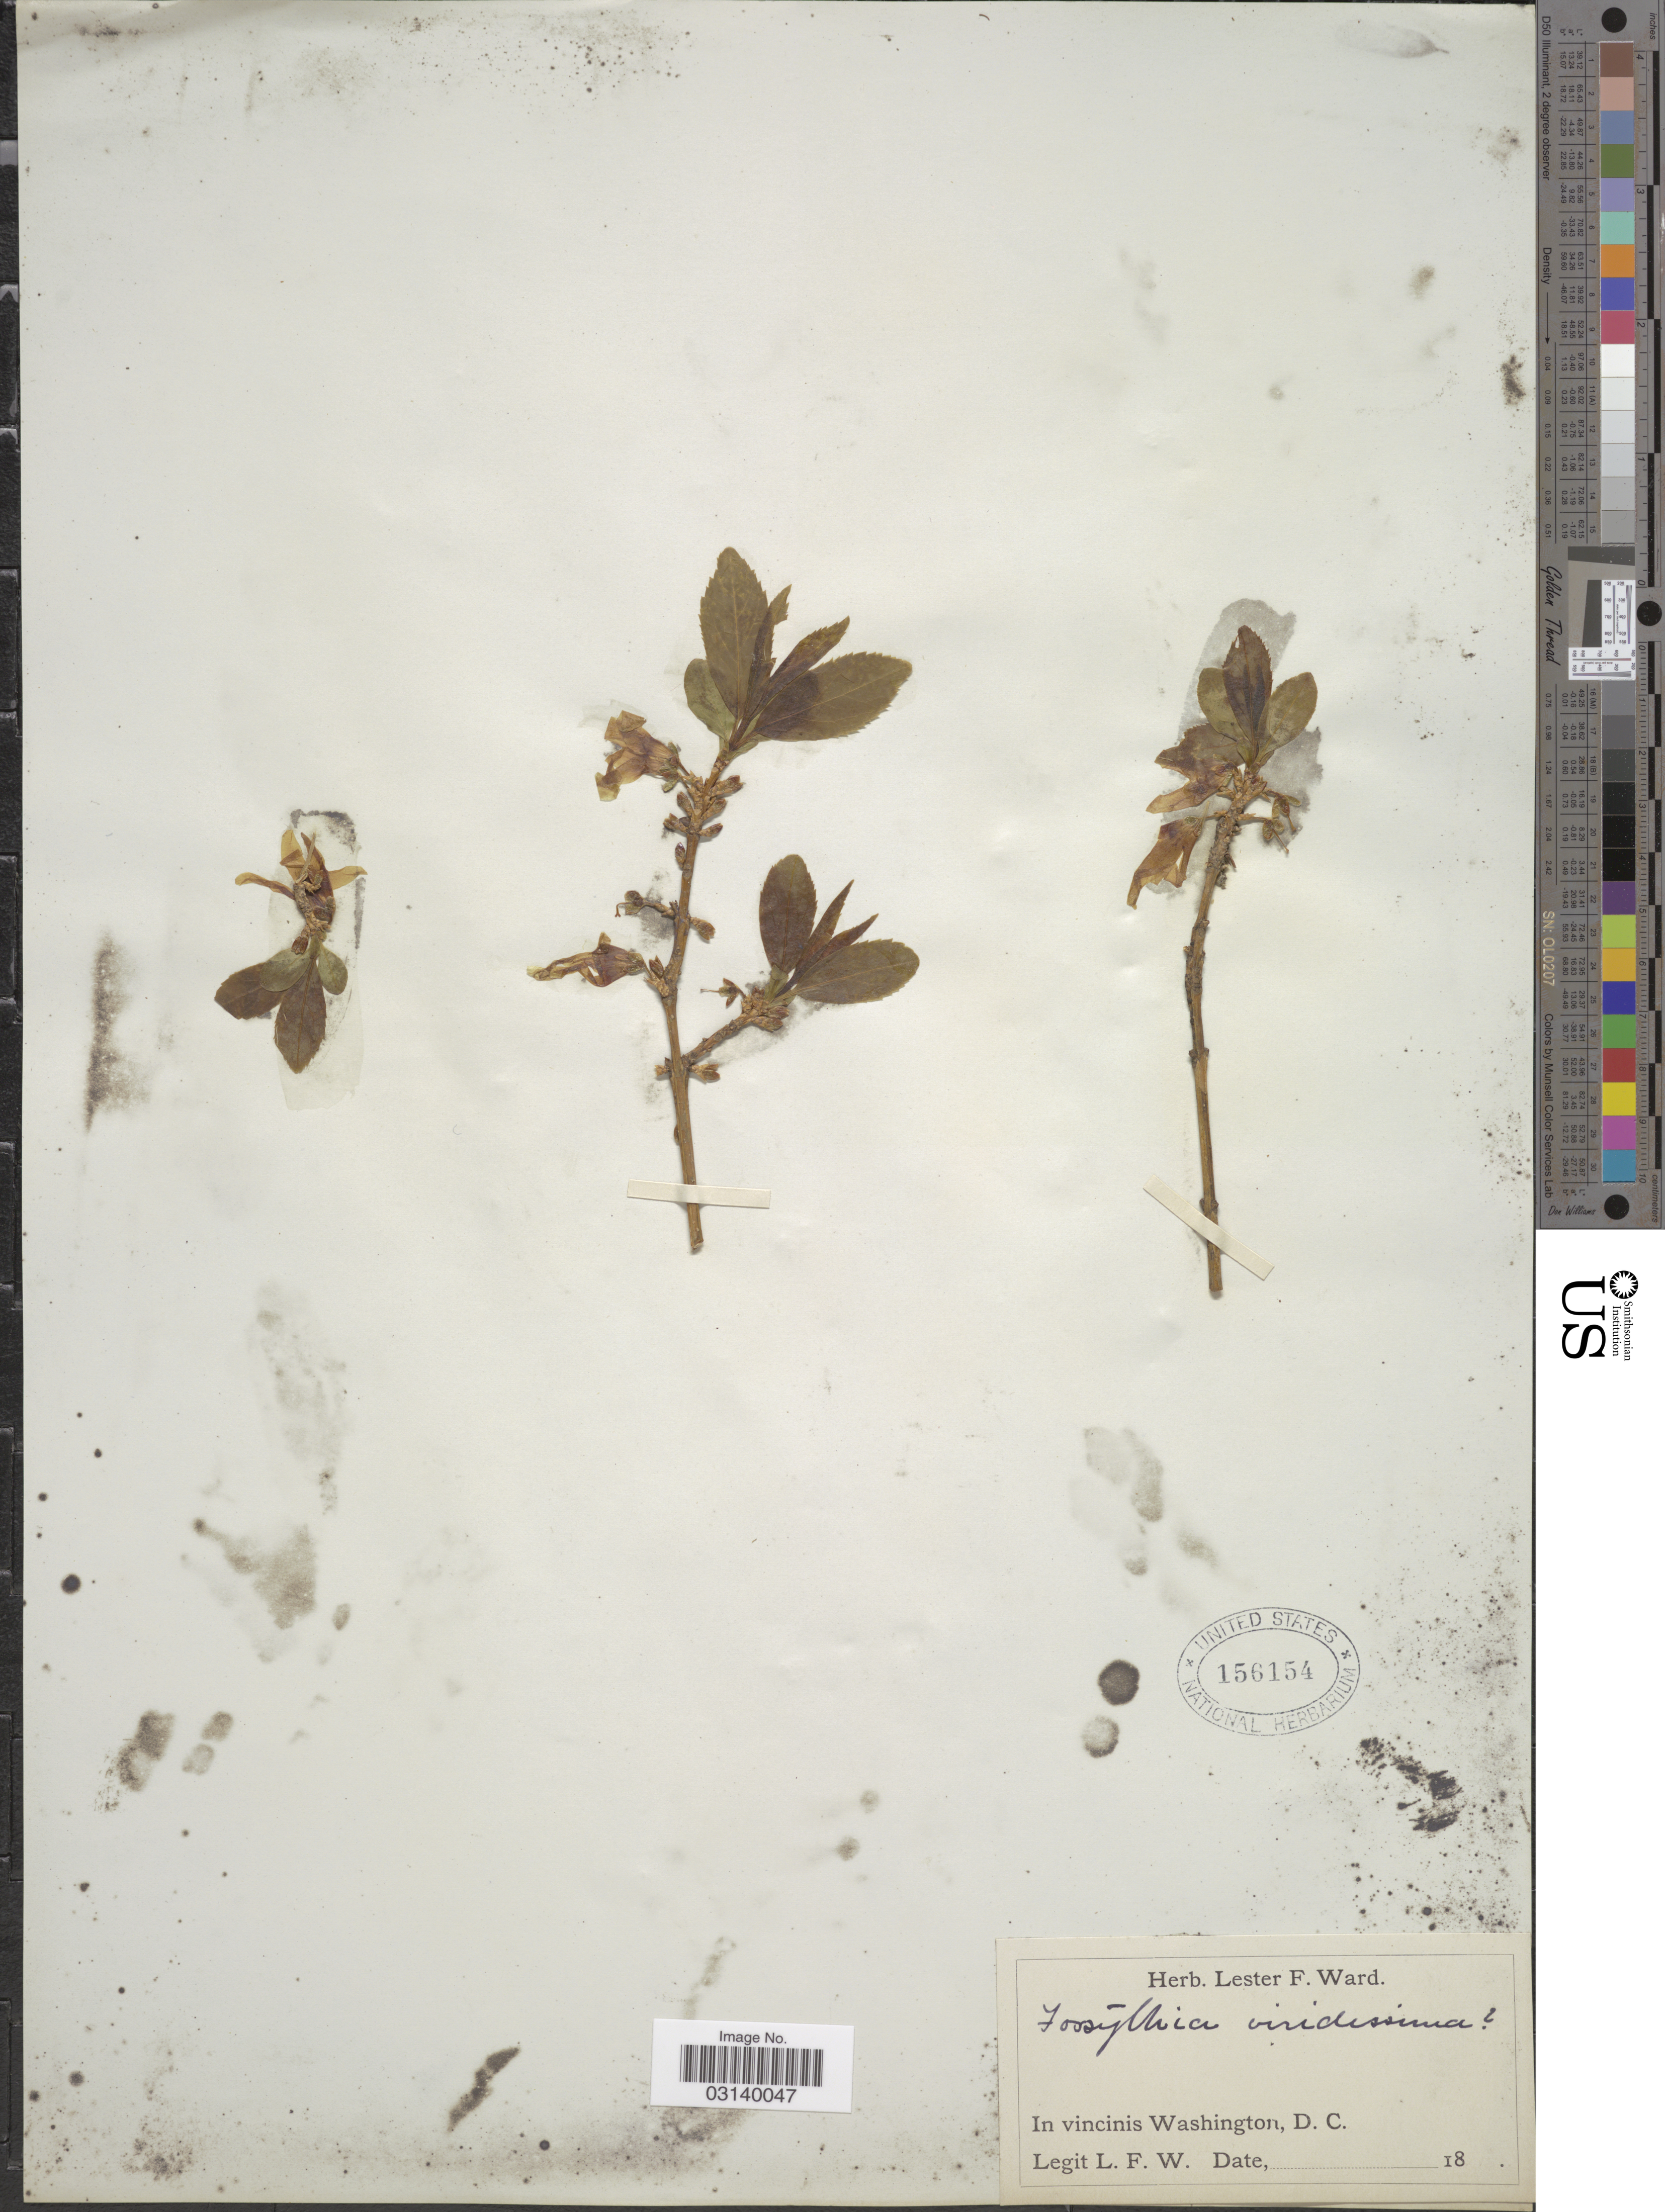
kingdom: Plantae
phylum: Tracheophyta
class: Magnoliopsida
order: Lamiales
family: Oleaceae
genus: Forsythia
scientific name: Forsythia suspensa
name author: (Thunb.) Vahl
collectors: L. F. Ward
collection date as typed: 18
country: United States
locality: In vincinis Washington, D.C.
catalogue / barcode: US 156154